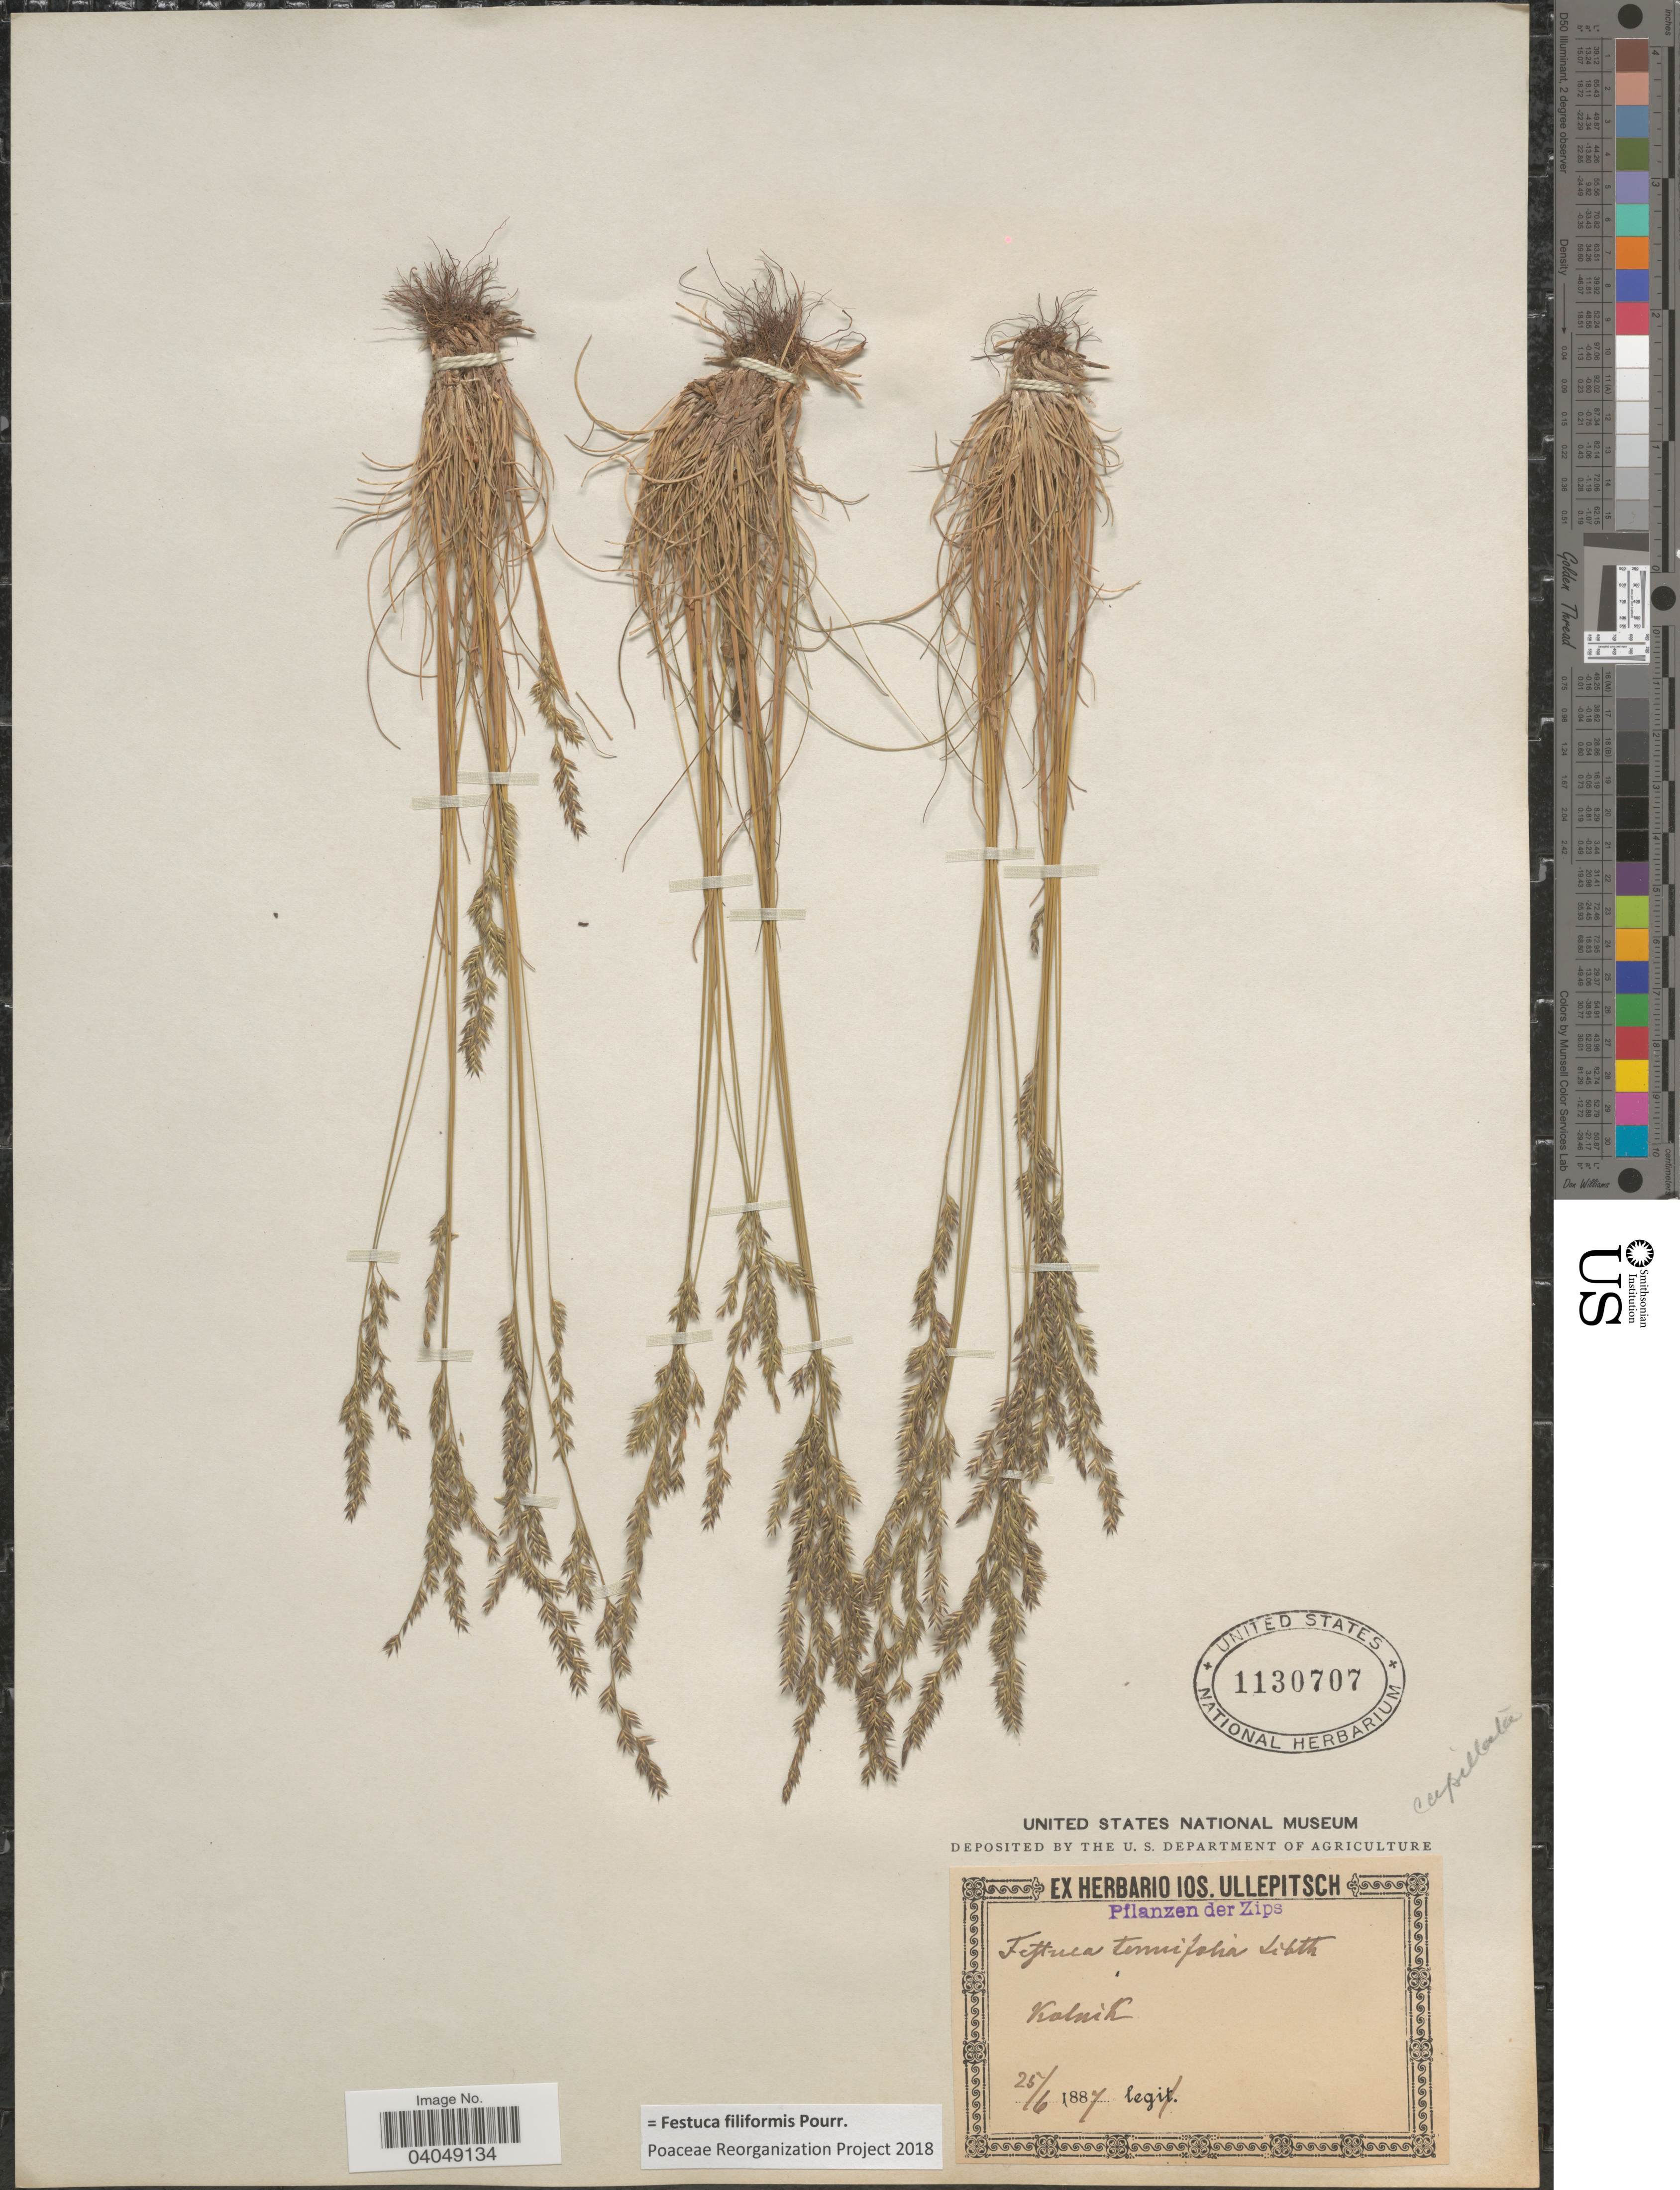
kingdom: Plantae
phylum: Tracheophyta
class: Liliopsida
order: Poales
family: Poaceae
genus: Festuca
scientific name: Festuca filiformis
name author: Pourr.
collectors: Ex herb. IOS. Ullepitsch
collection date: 1887-06-25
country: Slovakia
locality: Zips. Kalnik.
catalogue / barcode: US 1130707